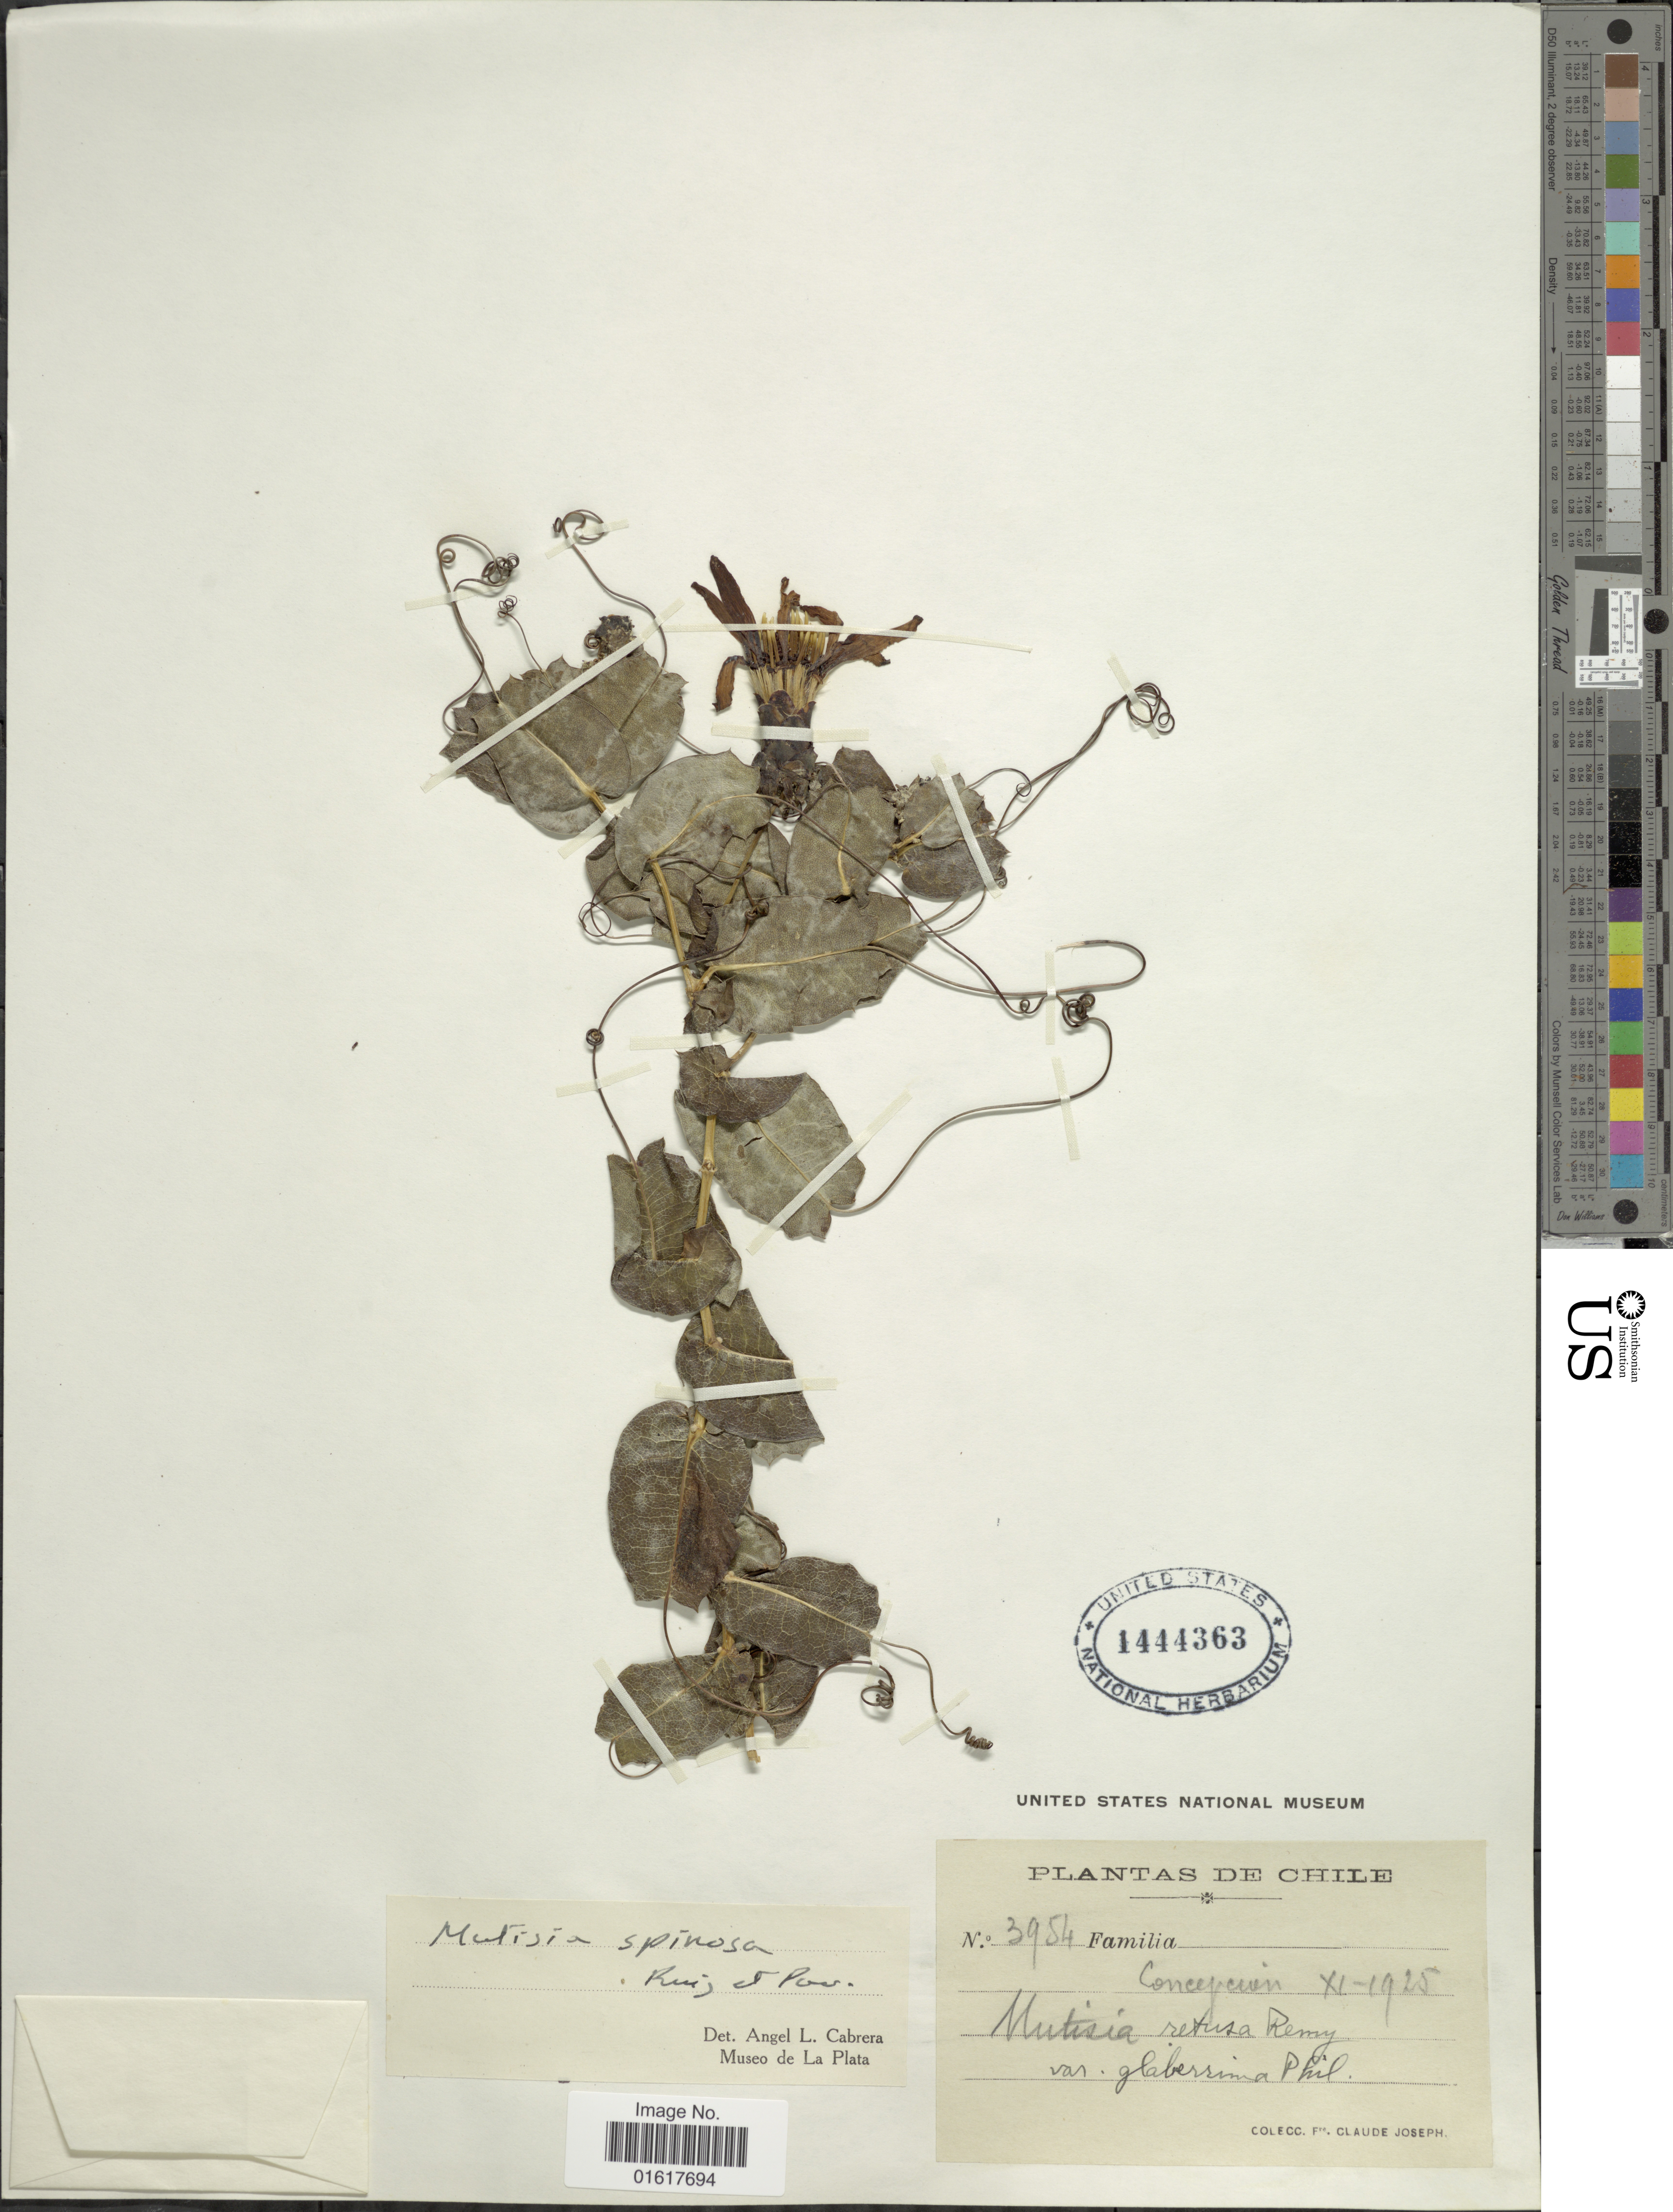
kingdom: Plantae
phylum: Tracheophyta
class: Magnoliopsida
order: Asterales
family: Asteraceae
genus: Mutisia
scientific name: Mutisia spinosa var. spinosa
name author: Ruiz & Pav.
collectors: Bro. Claude-Joseph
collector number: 3954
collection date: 1925-11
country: Chile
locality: Concepcion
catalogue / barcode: US 1444363